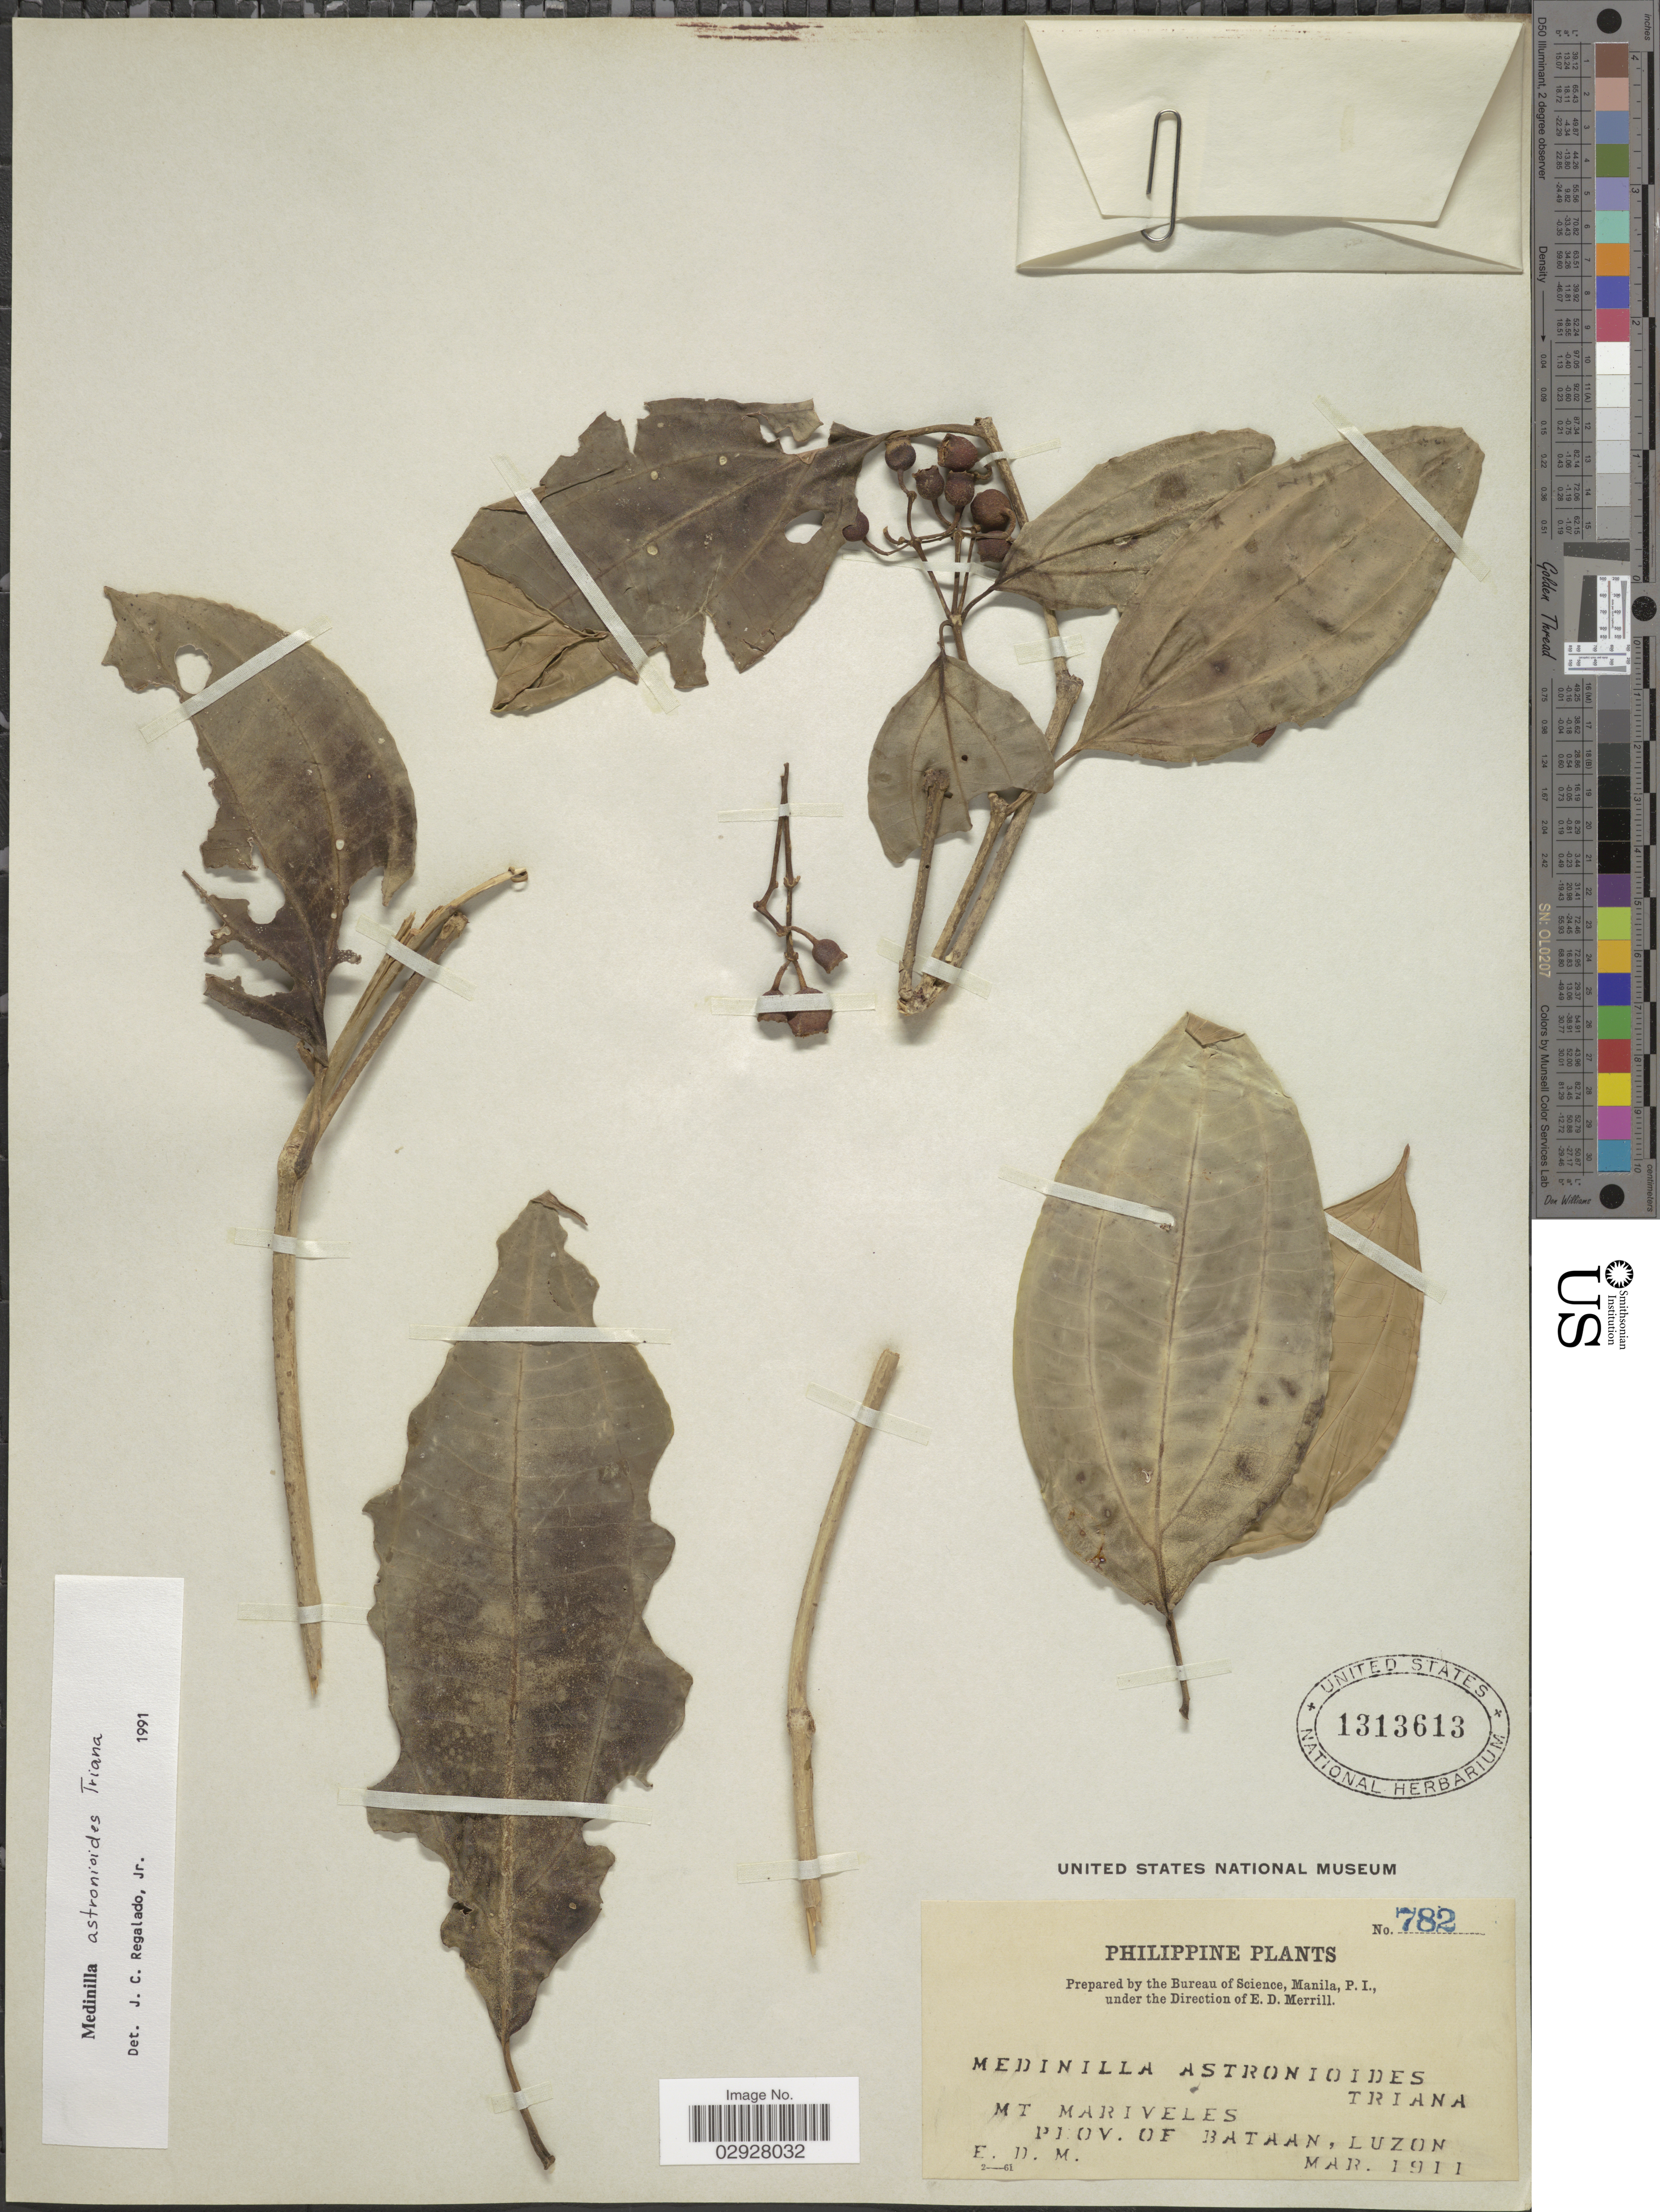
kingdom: Plantae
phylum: Tracheophyta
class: Magnoliopsida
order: Myrtales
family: Melastomataceae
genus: Medinilla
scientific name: Medinilla astronioides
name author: Triana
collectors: E. D. Merrill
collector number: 782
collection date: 1911-03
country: Philippines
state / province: Central Luzon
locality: Mt. Mariveles, Prov. of Bataan, Luzon.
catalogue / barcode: US 1313613